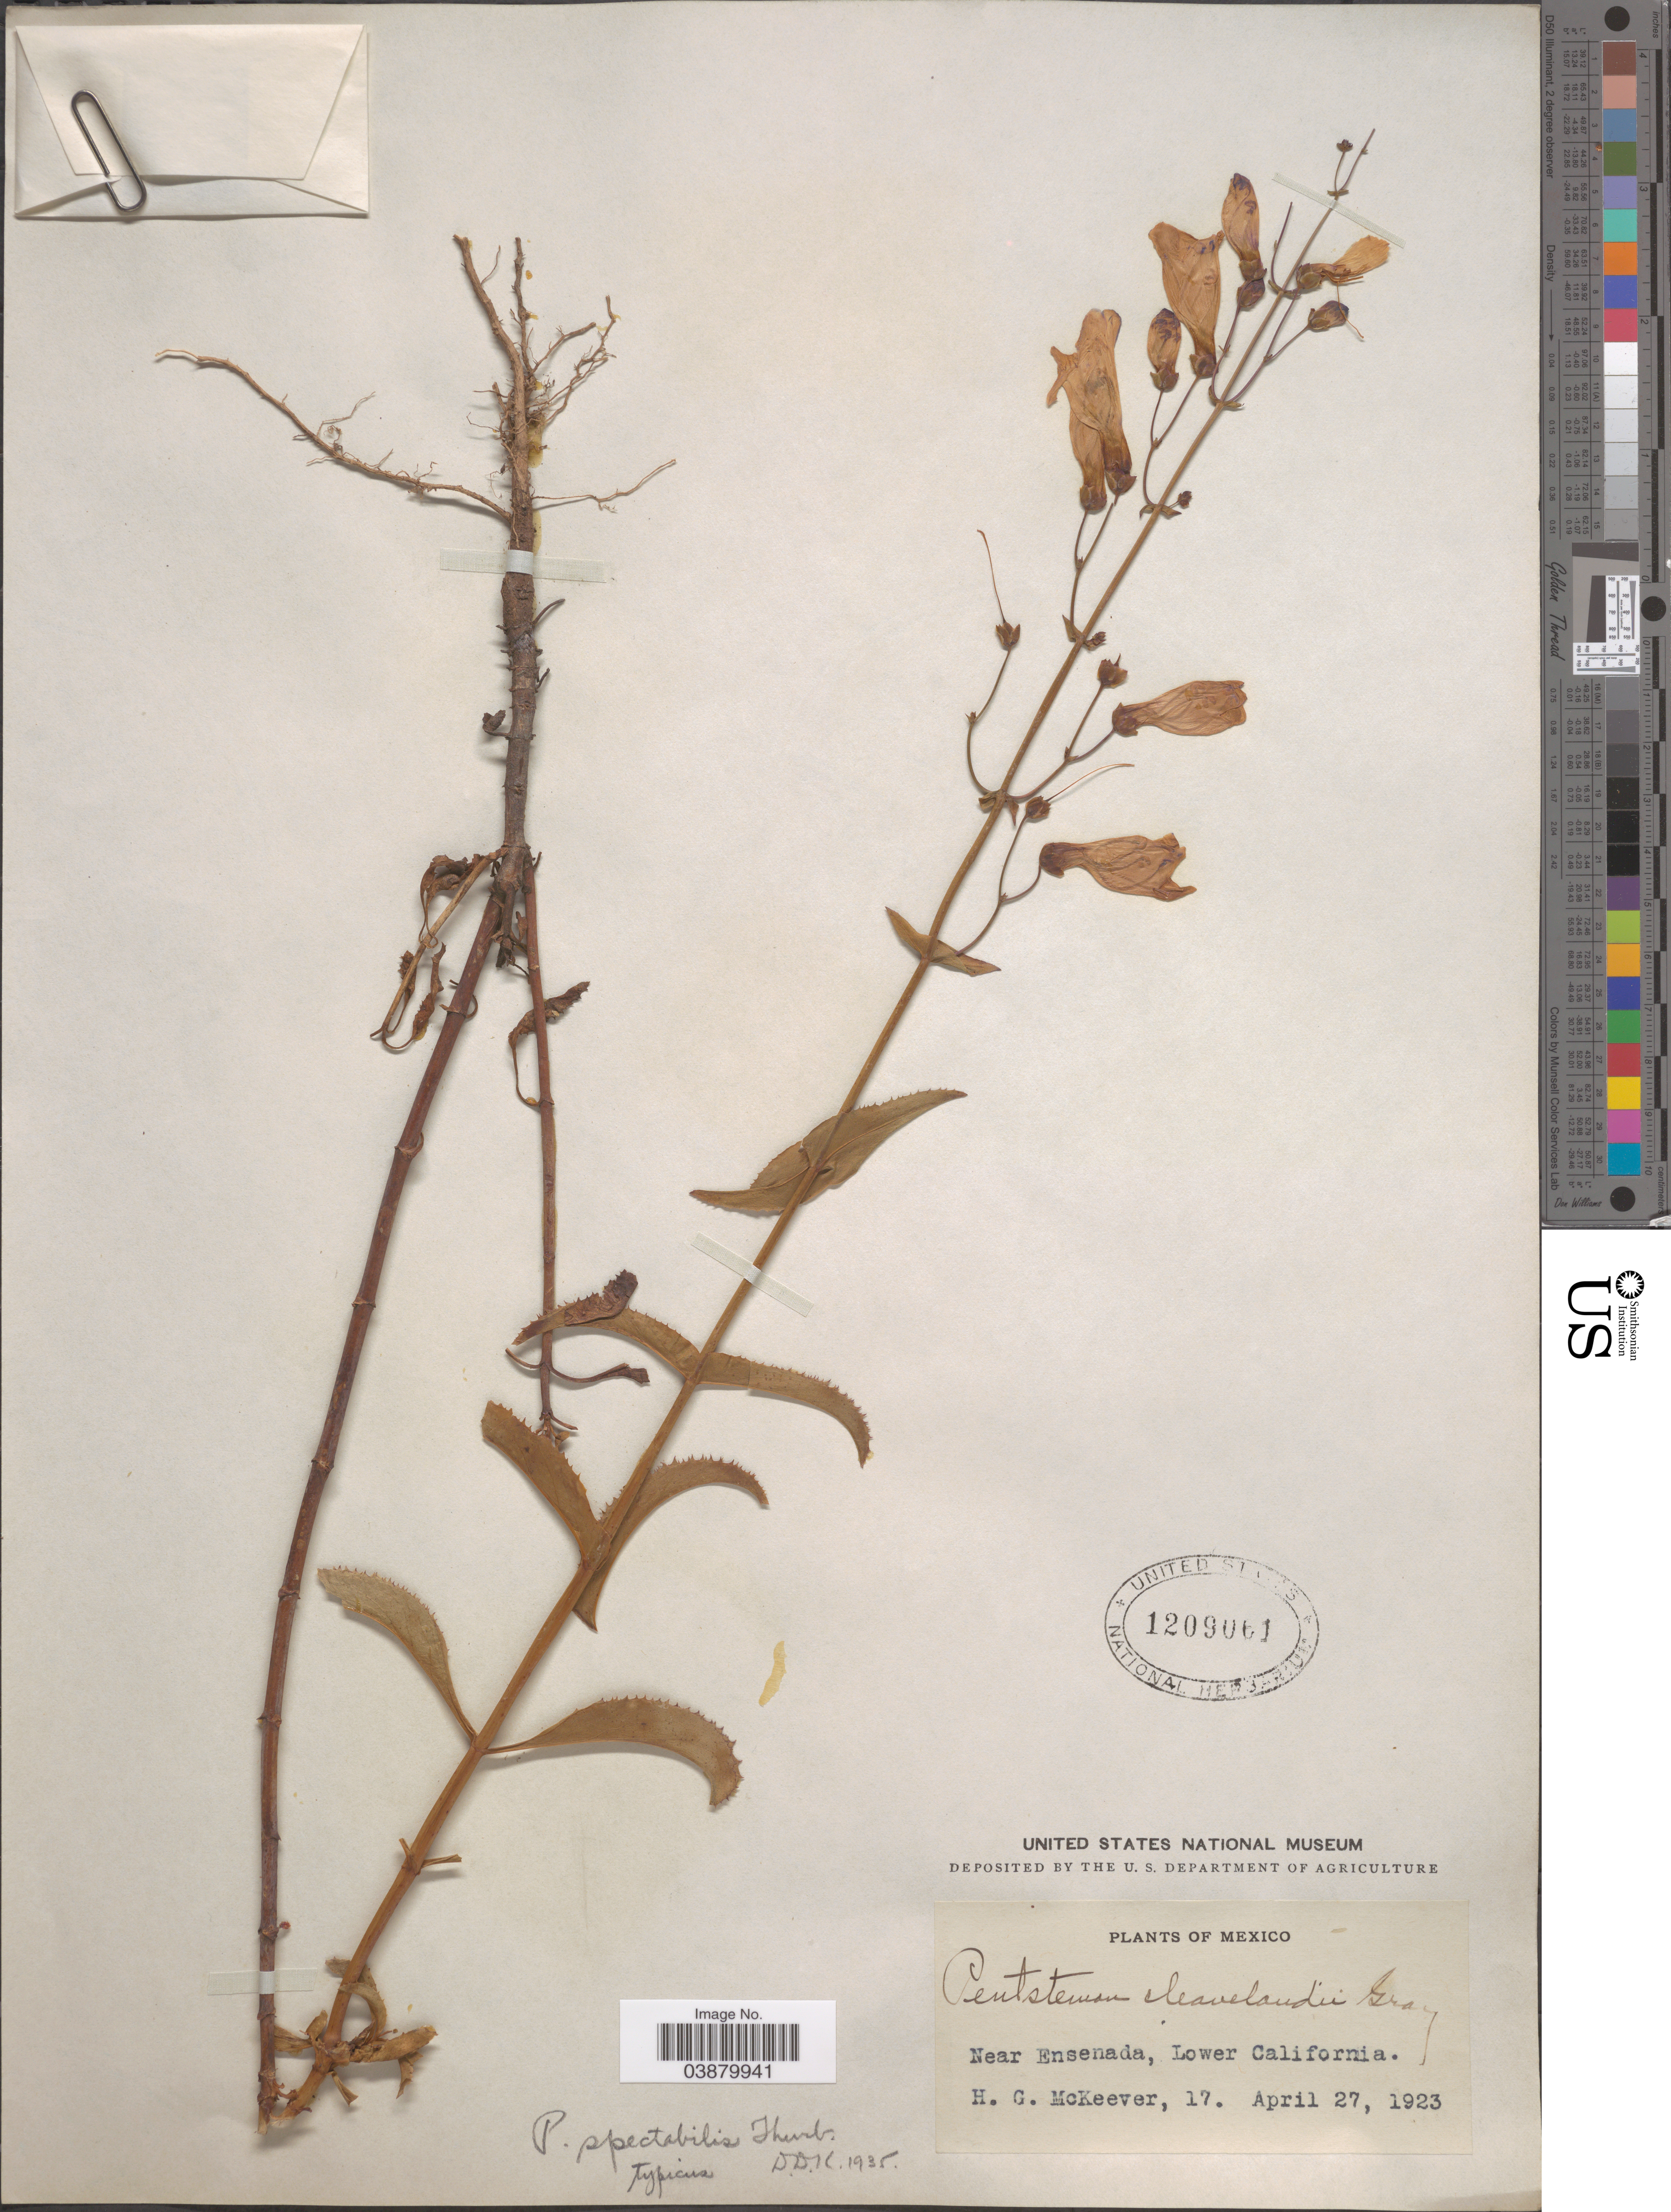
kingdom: Plantae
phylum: Tracheophyta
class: Magnoliopsida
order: Lamiales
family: Plantaginaceae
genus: Penstemon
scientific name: Penstemon spectabilis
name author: Thurb. ex Torr. & A. Gray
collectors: H. McKeever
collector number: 17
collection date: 1923-04-27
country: Mexico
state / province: Baja California Norte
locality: Near Ensenada, Lower California.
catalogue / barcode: US 1209061